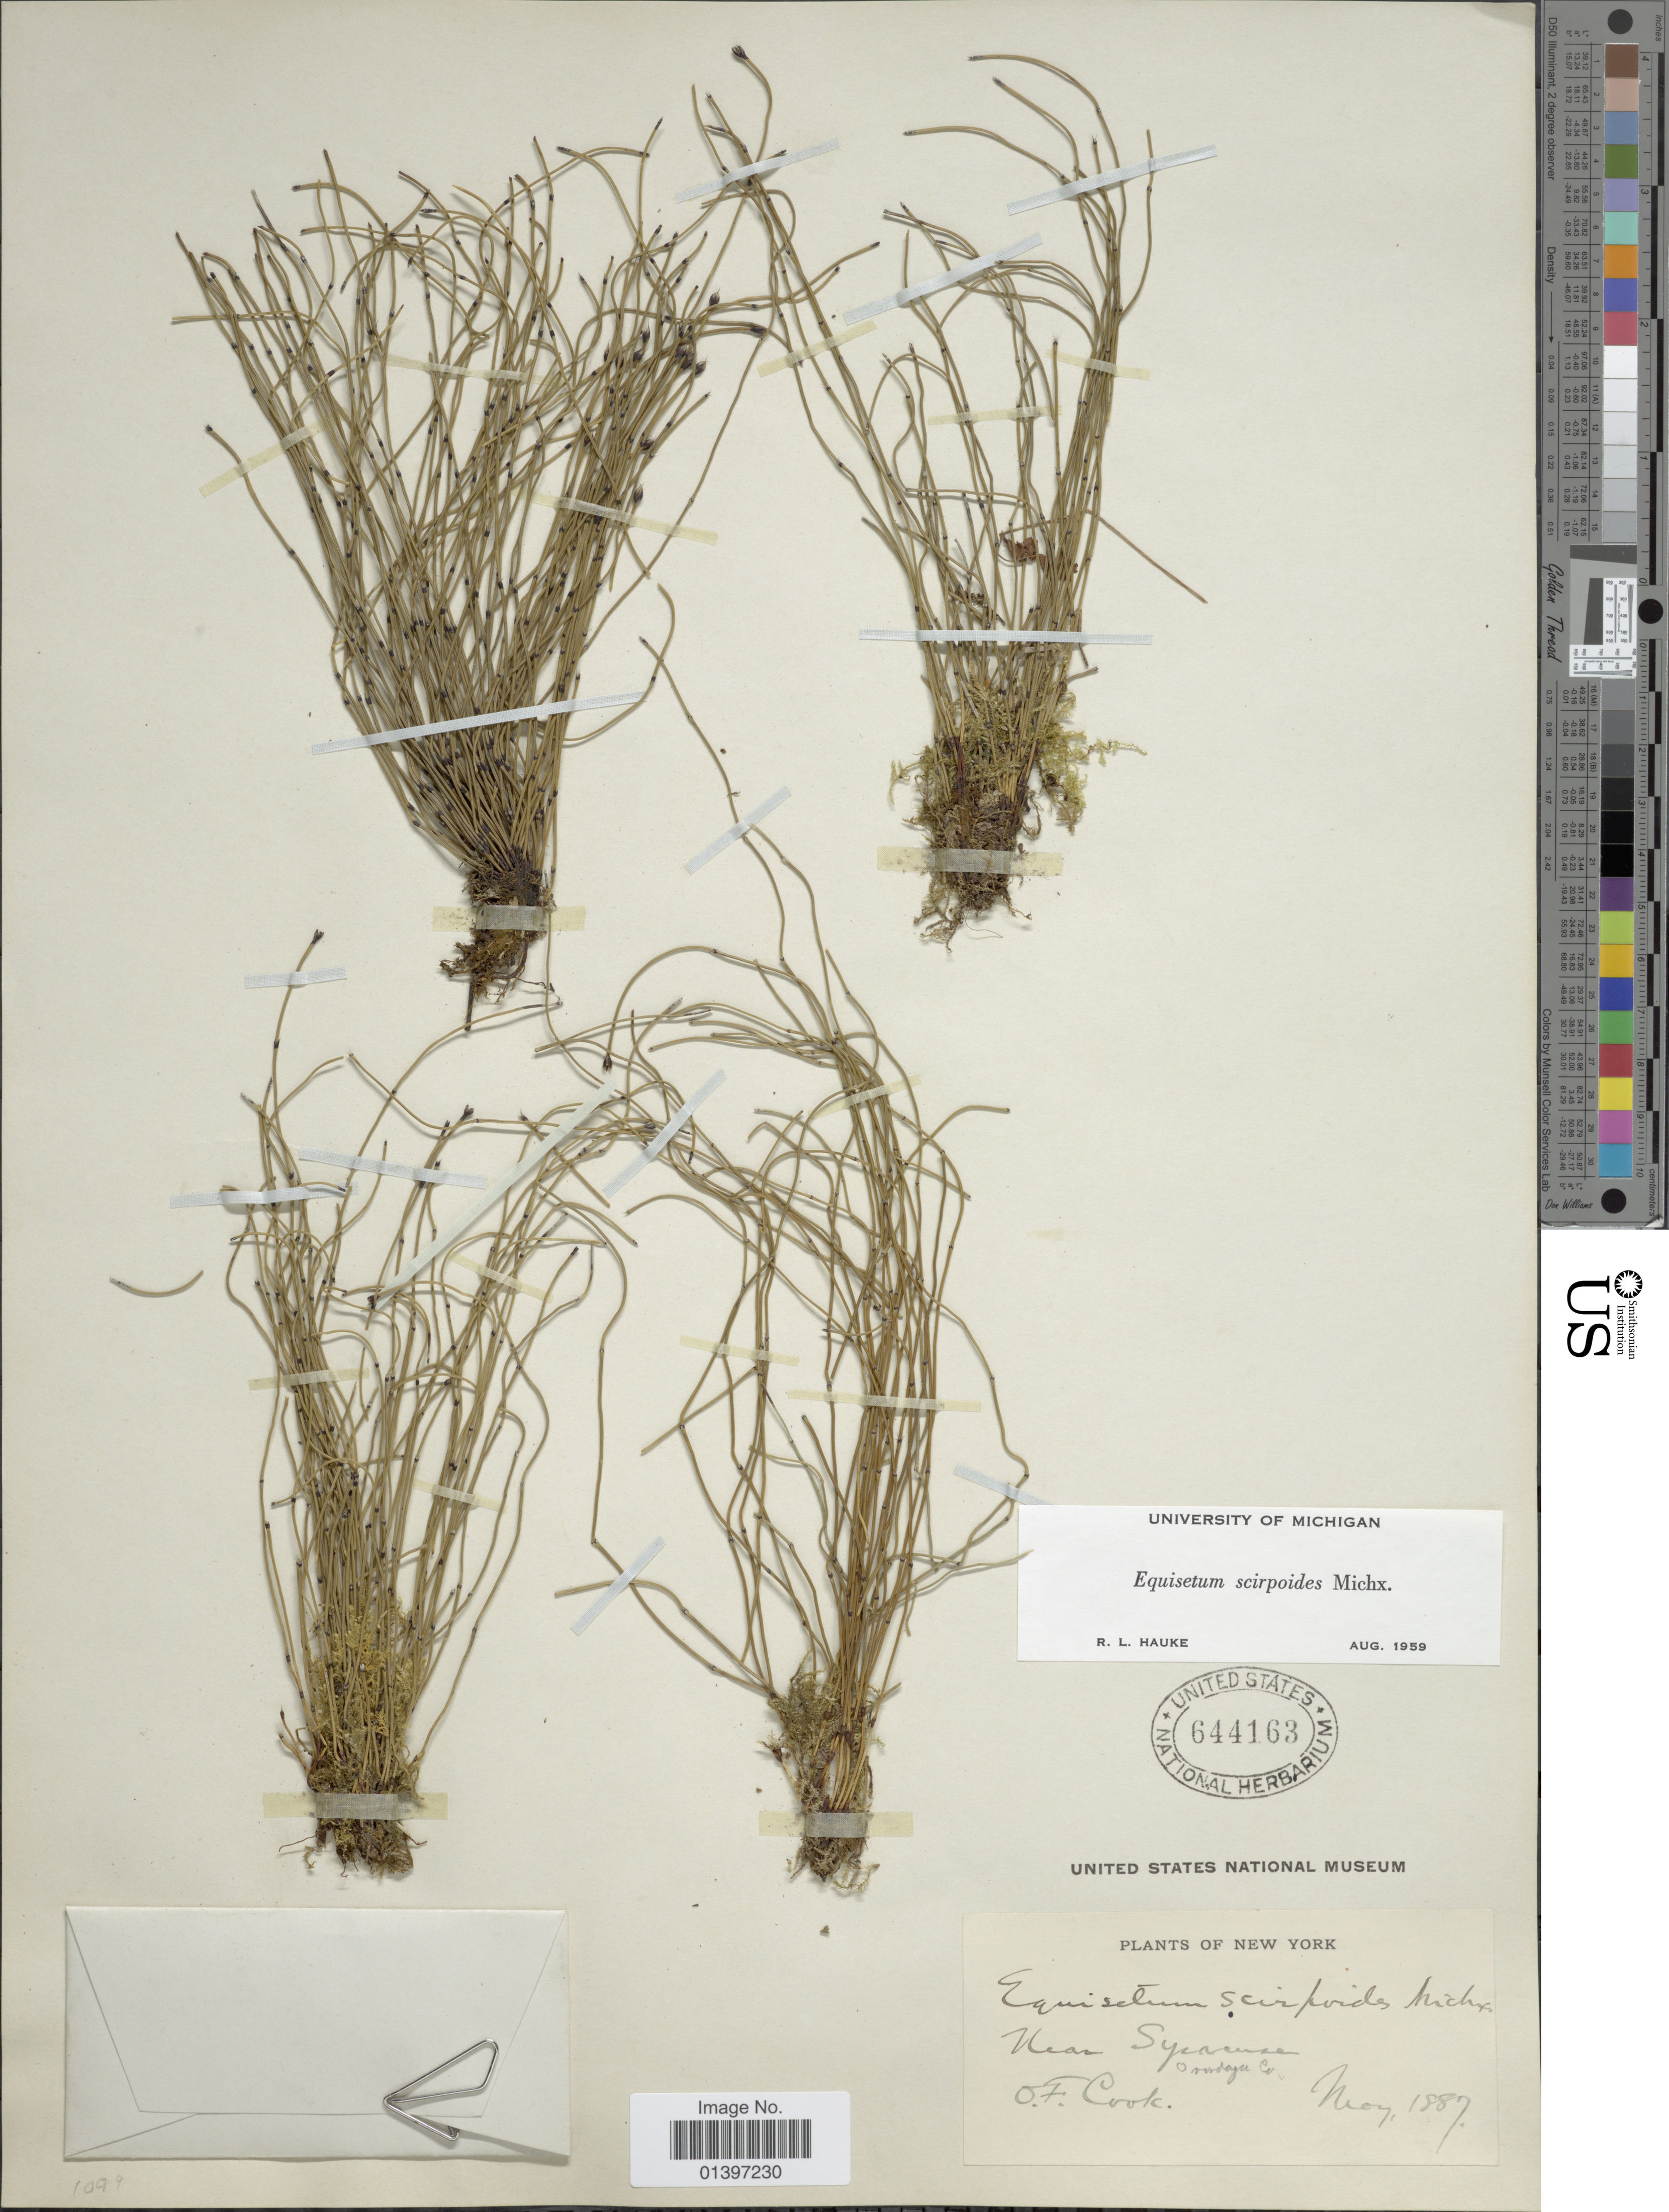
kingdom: Plantae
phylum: Tracheophyta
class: Polypodiopsida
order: Equisetales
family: Equisetaceae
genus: Equisetum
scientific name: Equisetum scirpoides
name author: Michx.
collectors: O. F. Cook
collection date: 1887-05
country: United States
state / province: New York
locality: Near Syracuse, Onondaga.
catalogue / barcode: US 644163